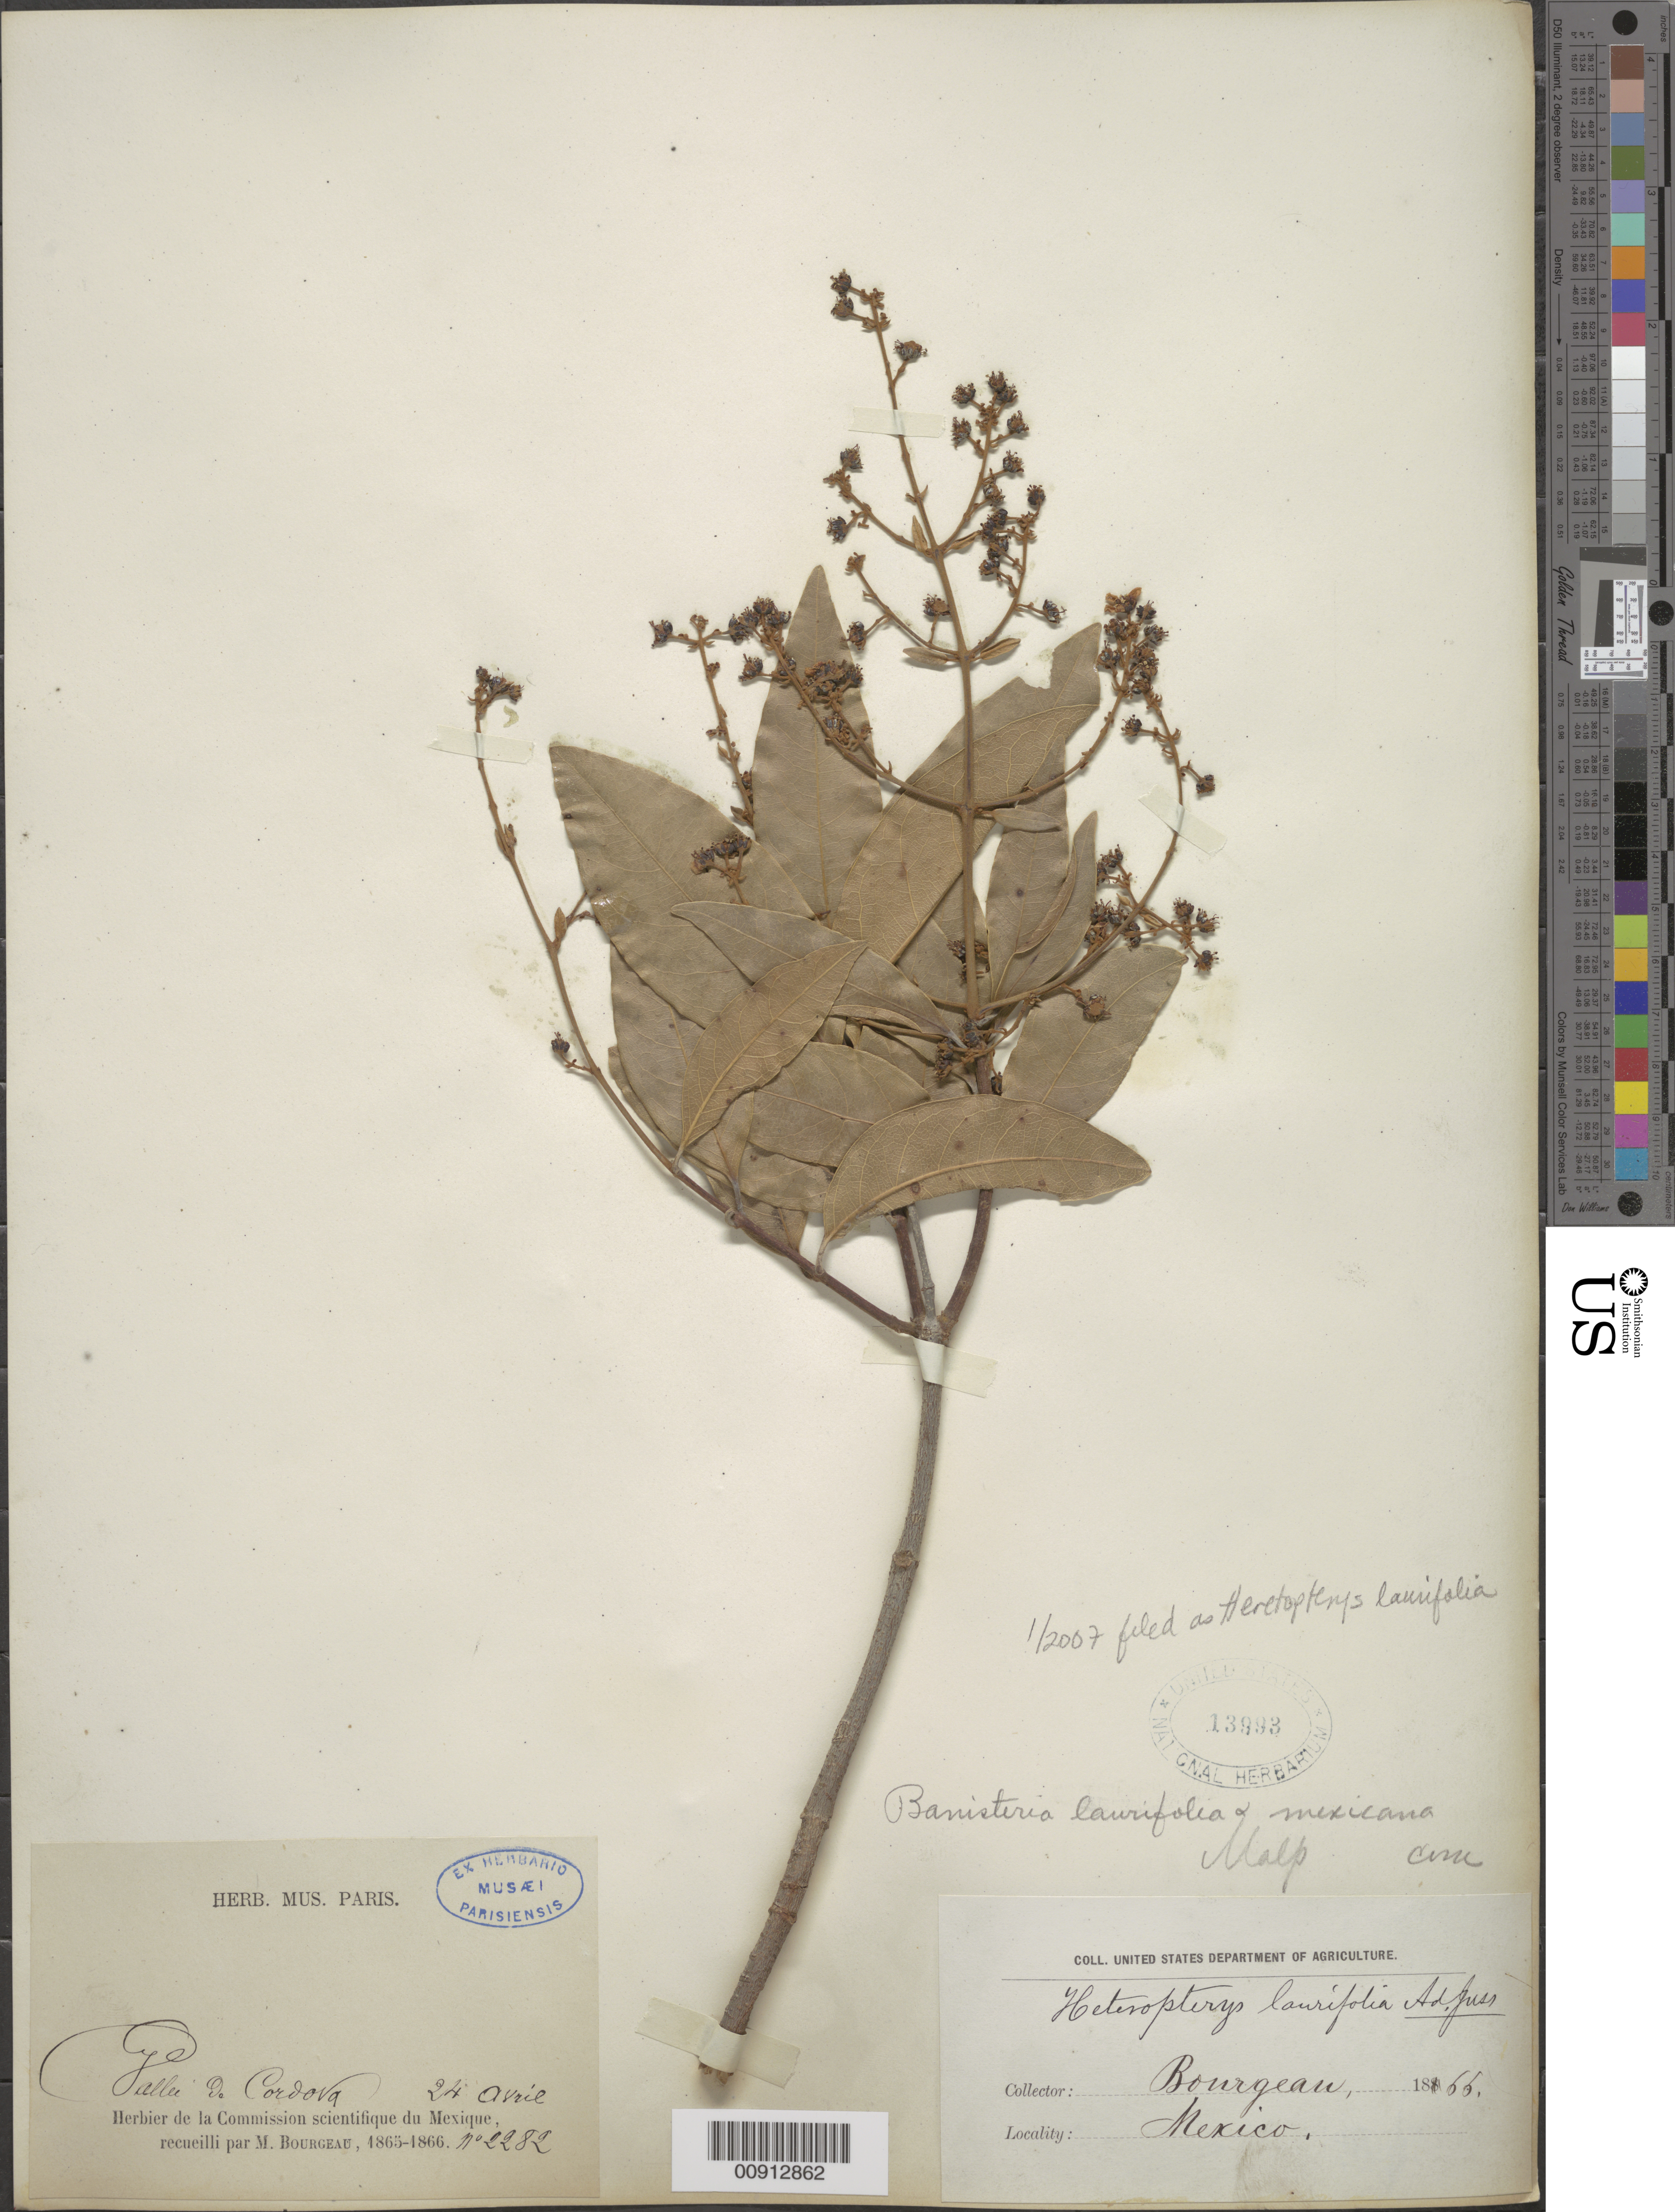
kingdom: Plantae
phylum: Tracheophyta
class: Magnoliopsida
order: Malpighiales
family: Malpighiaceae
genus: Heteropterys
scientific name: Heteropterys laurifolia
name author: (L.) A. Juss.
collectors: E. Bourgeau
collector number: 2282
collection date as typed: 24 Apr 1866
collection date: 1866-04-24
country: Mexico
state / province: Veracruz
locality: Vallée de Cordova.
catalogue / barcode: US 13993